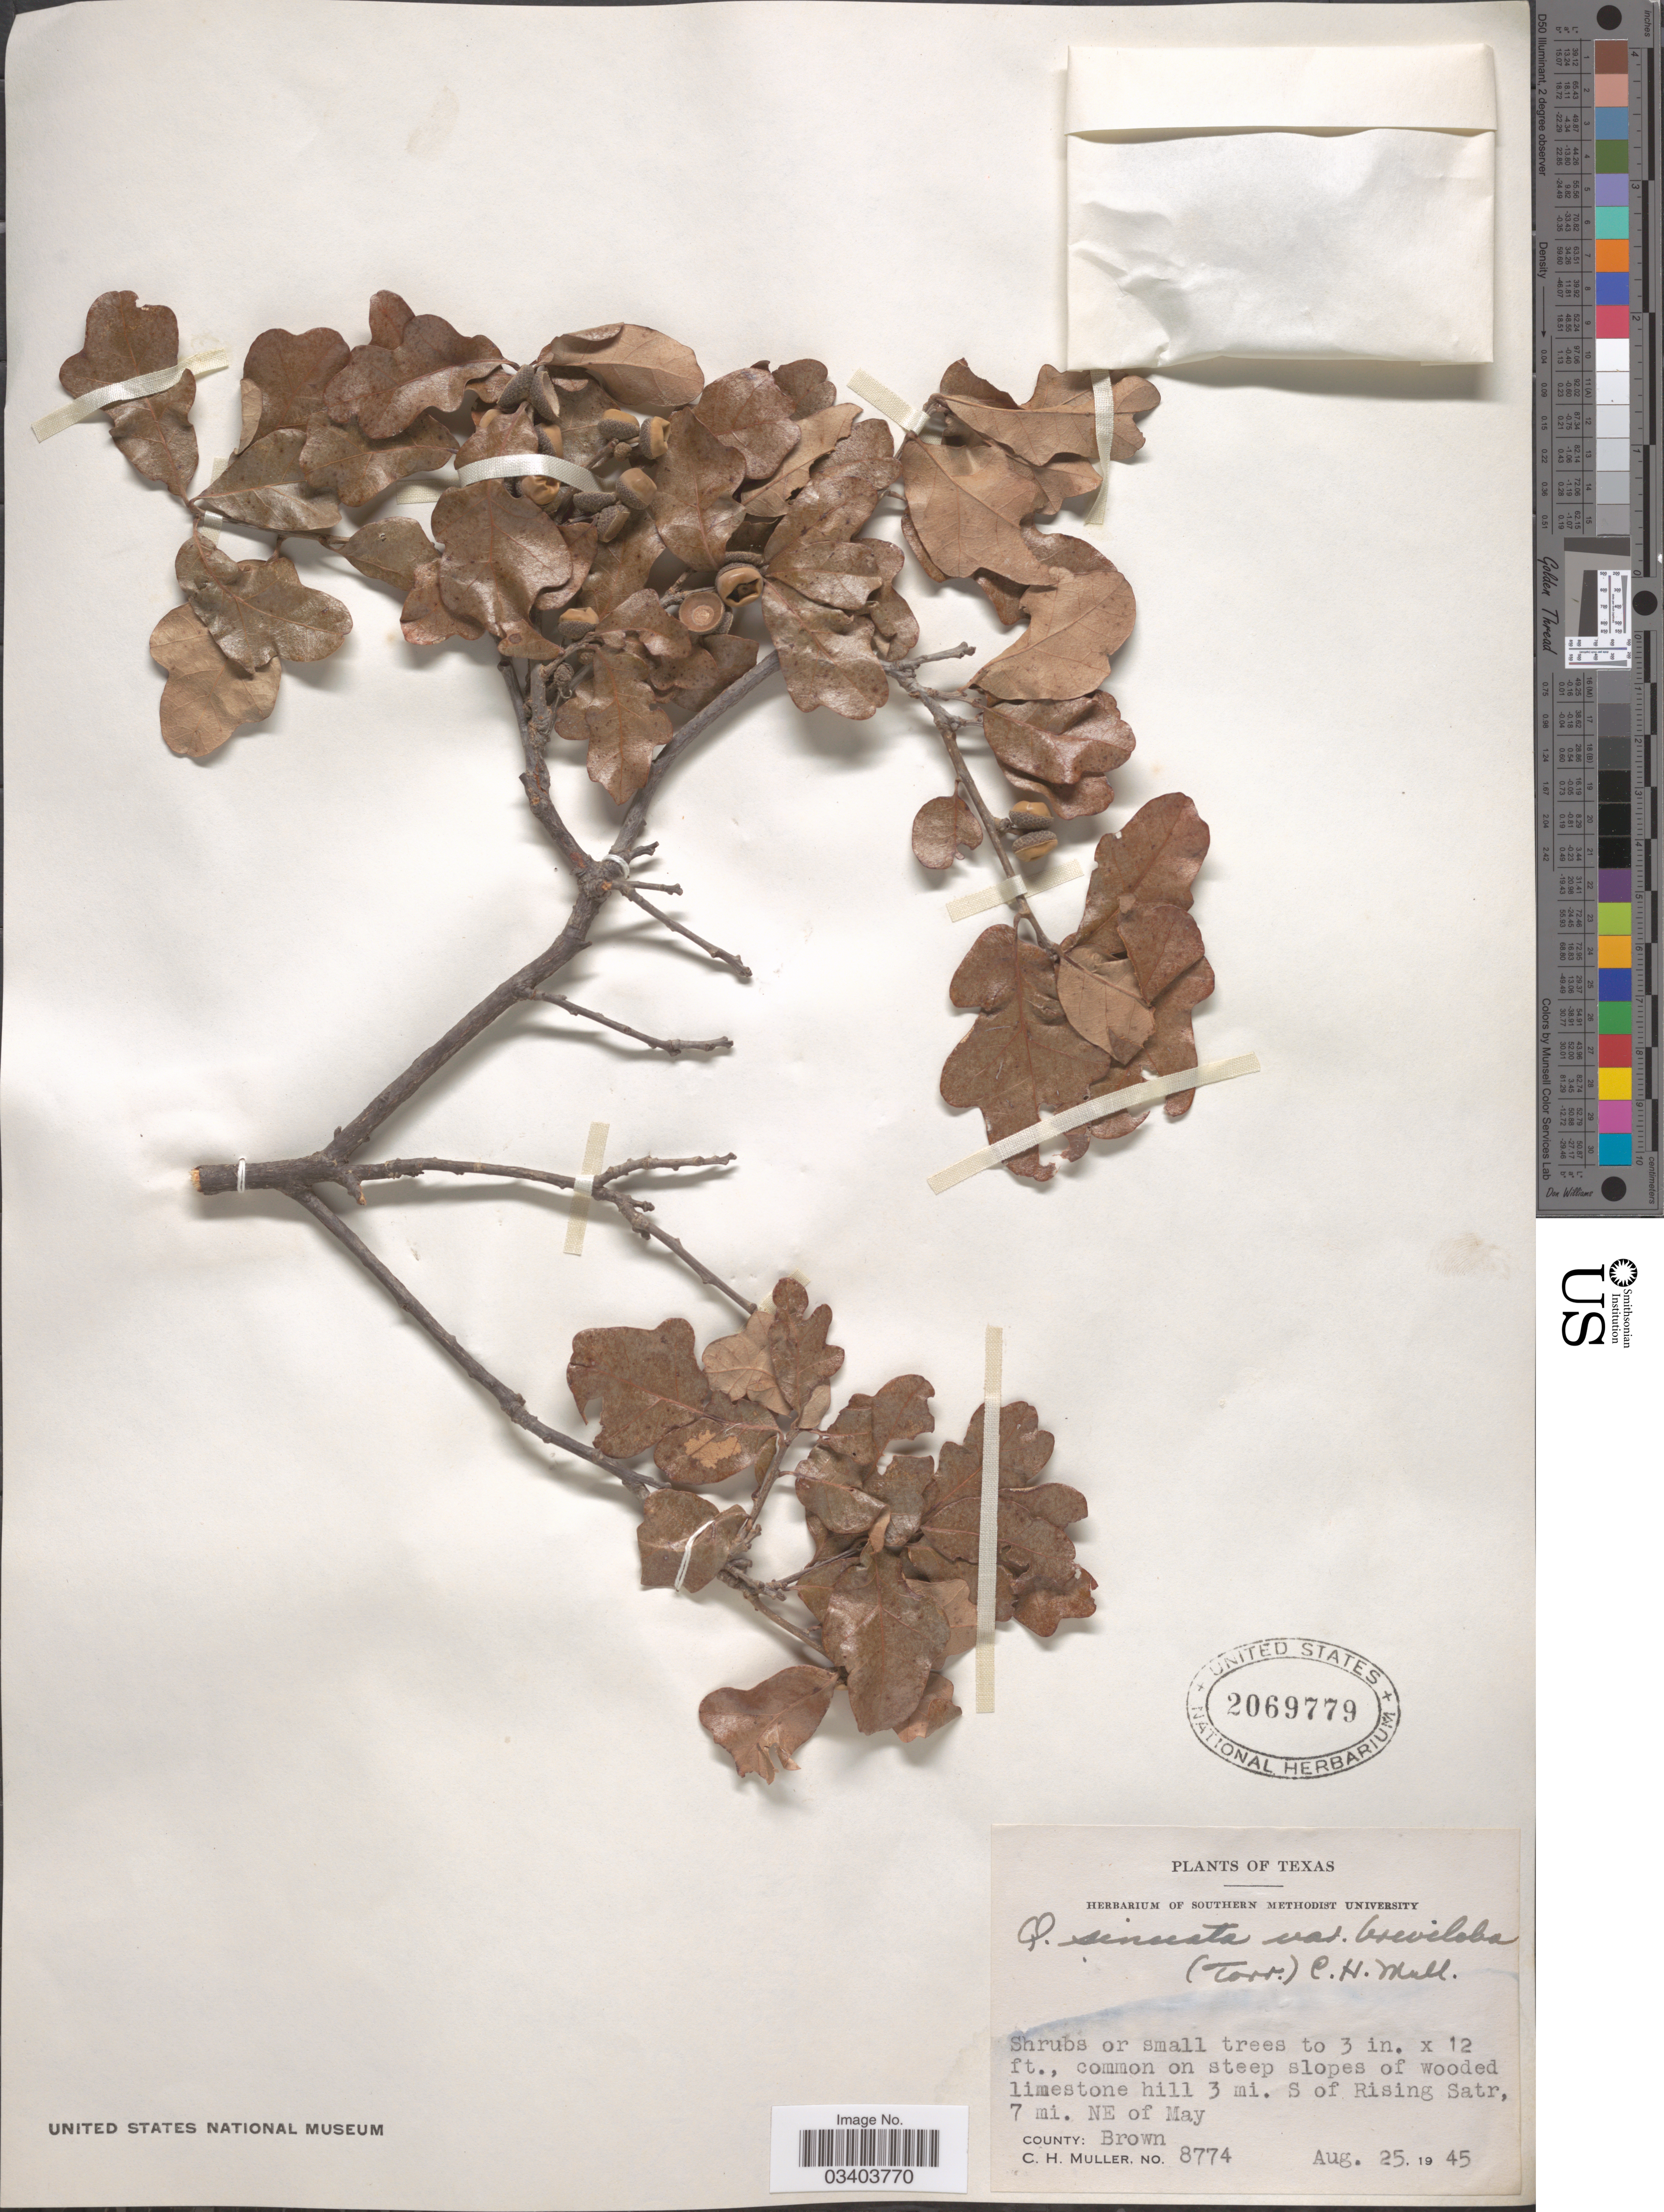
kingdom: Plantae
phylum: Tracheophyta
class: Magnoliopsida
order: Fagales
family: Fagaceae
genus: Quercus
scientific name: Quercus breviloba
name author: (Torr.) Sarg.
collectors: C. H. Mueller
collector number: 8774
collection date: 1945-08-25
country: United States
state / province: Texas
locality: On steep slopes of wooded limestone hill 3 mi. S of Rising Satr, 7 mi. NE of May. County: Brown.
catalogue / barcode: US 2069779